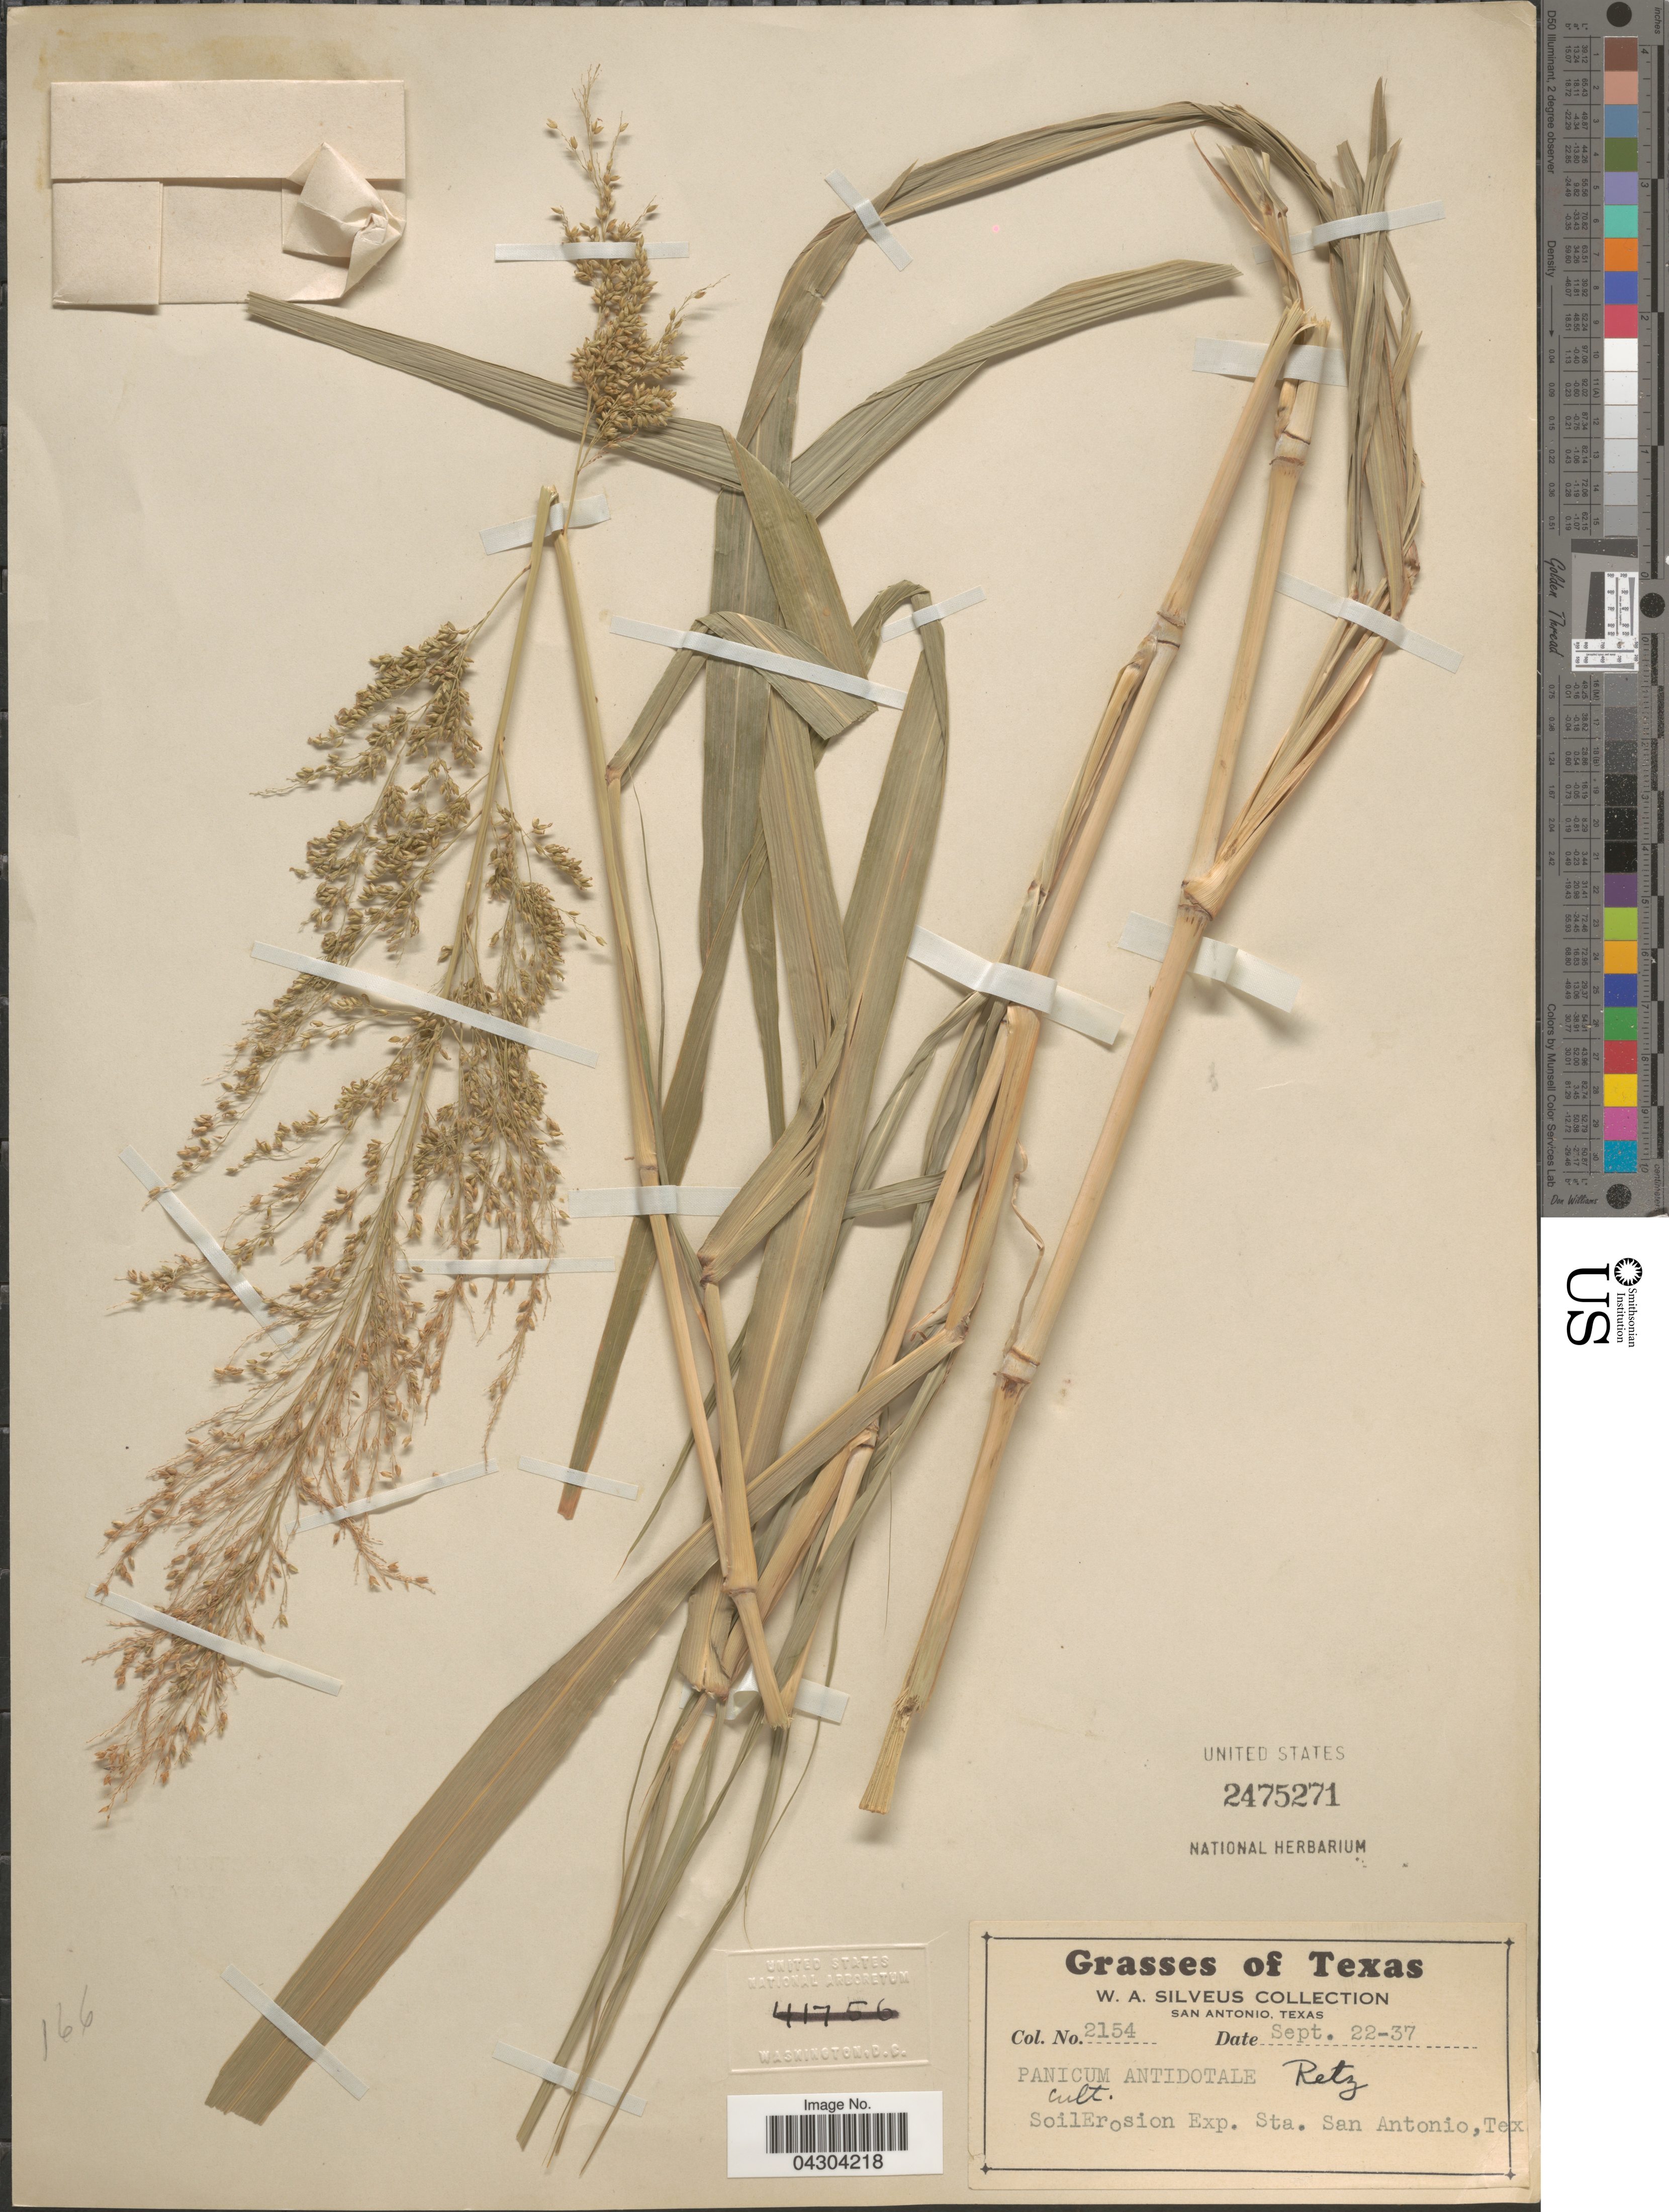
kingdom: Plantae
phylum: Tracheophyta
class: Liliopsida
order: Poales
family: Poaceae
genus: Panicum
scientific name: Panicum antidotale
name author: Retz.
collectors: W. Silveus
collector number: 2154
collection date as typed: Transcribed d/m/y: 22/9/37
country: United States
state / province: Texas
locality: SoilErosion Exp. Sta. San Antonio.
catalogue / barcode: US 2475271